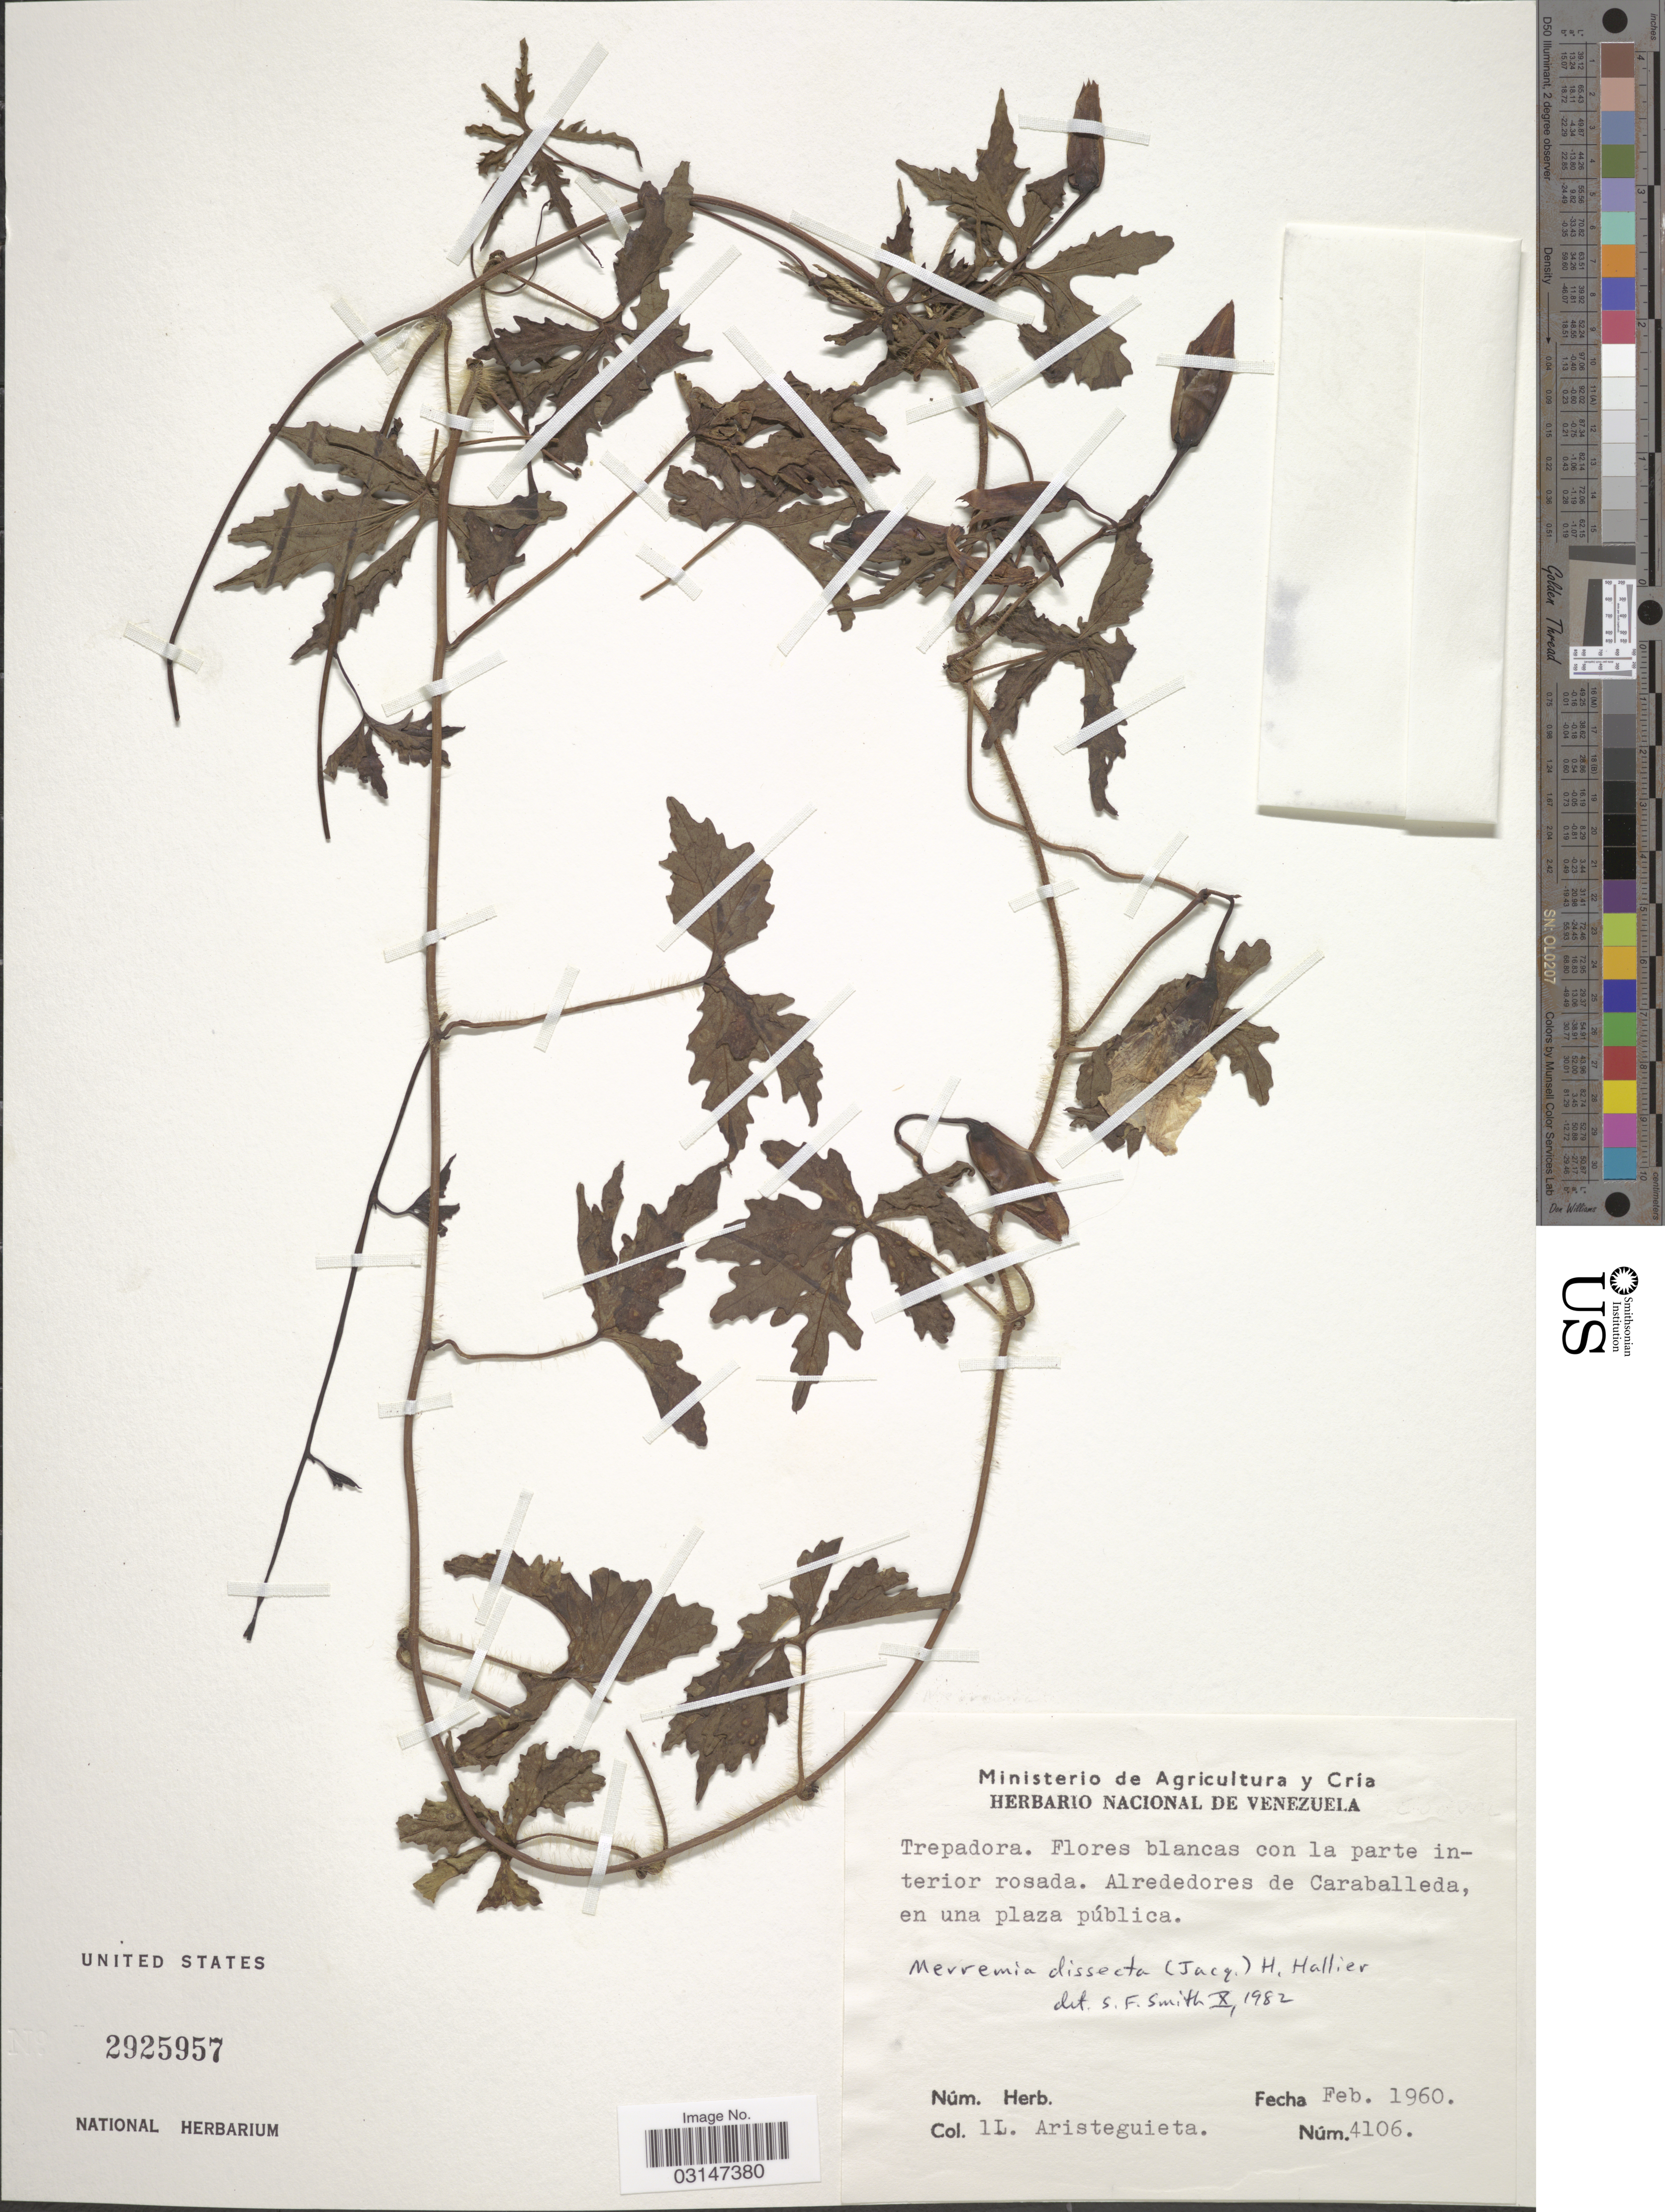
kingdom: Plantae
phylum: Tracheophyta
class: Magnoliopsida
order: Solanales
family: Convolvulaceae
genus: Distimake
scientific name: Distimake dissectus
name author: (Jacq.) A. R. Simões & Staples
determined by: Strong, Mark T., (BOT), Smithsonian Institution - National Museum of Natural History (UNITED STATES)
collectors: L. Aristeguieta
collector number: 4106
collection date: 1960-02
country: Venezuela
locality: Alrededores de Caraballeda, en una plaza pública.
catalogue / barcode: US 2925957